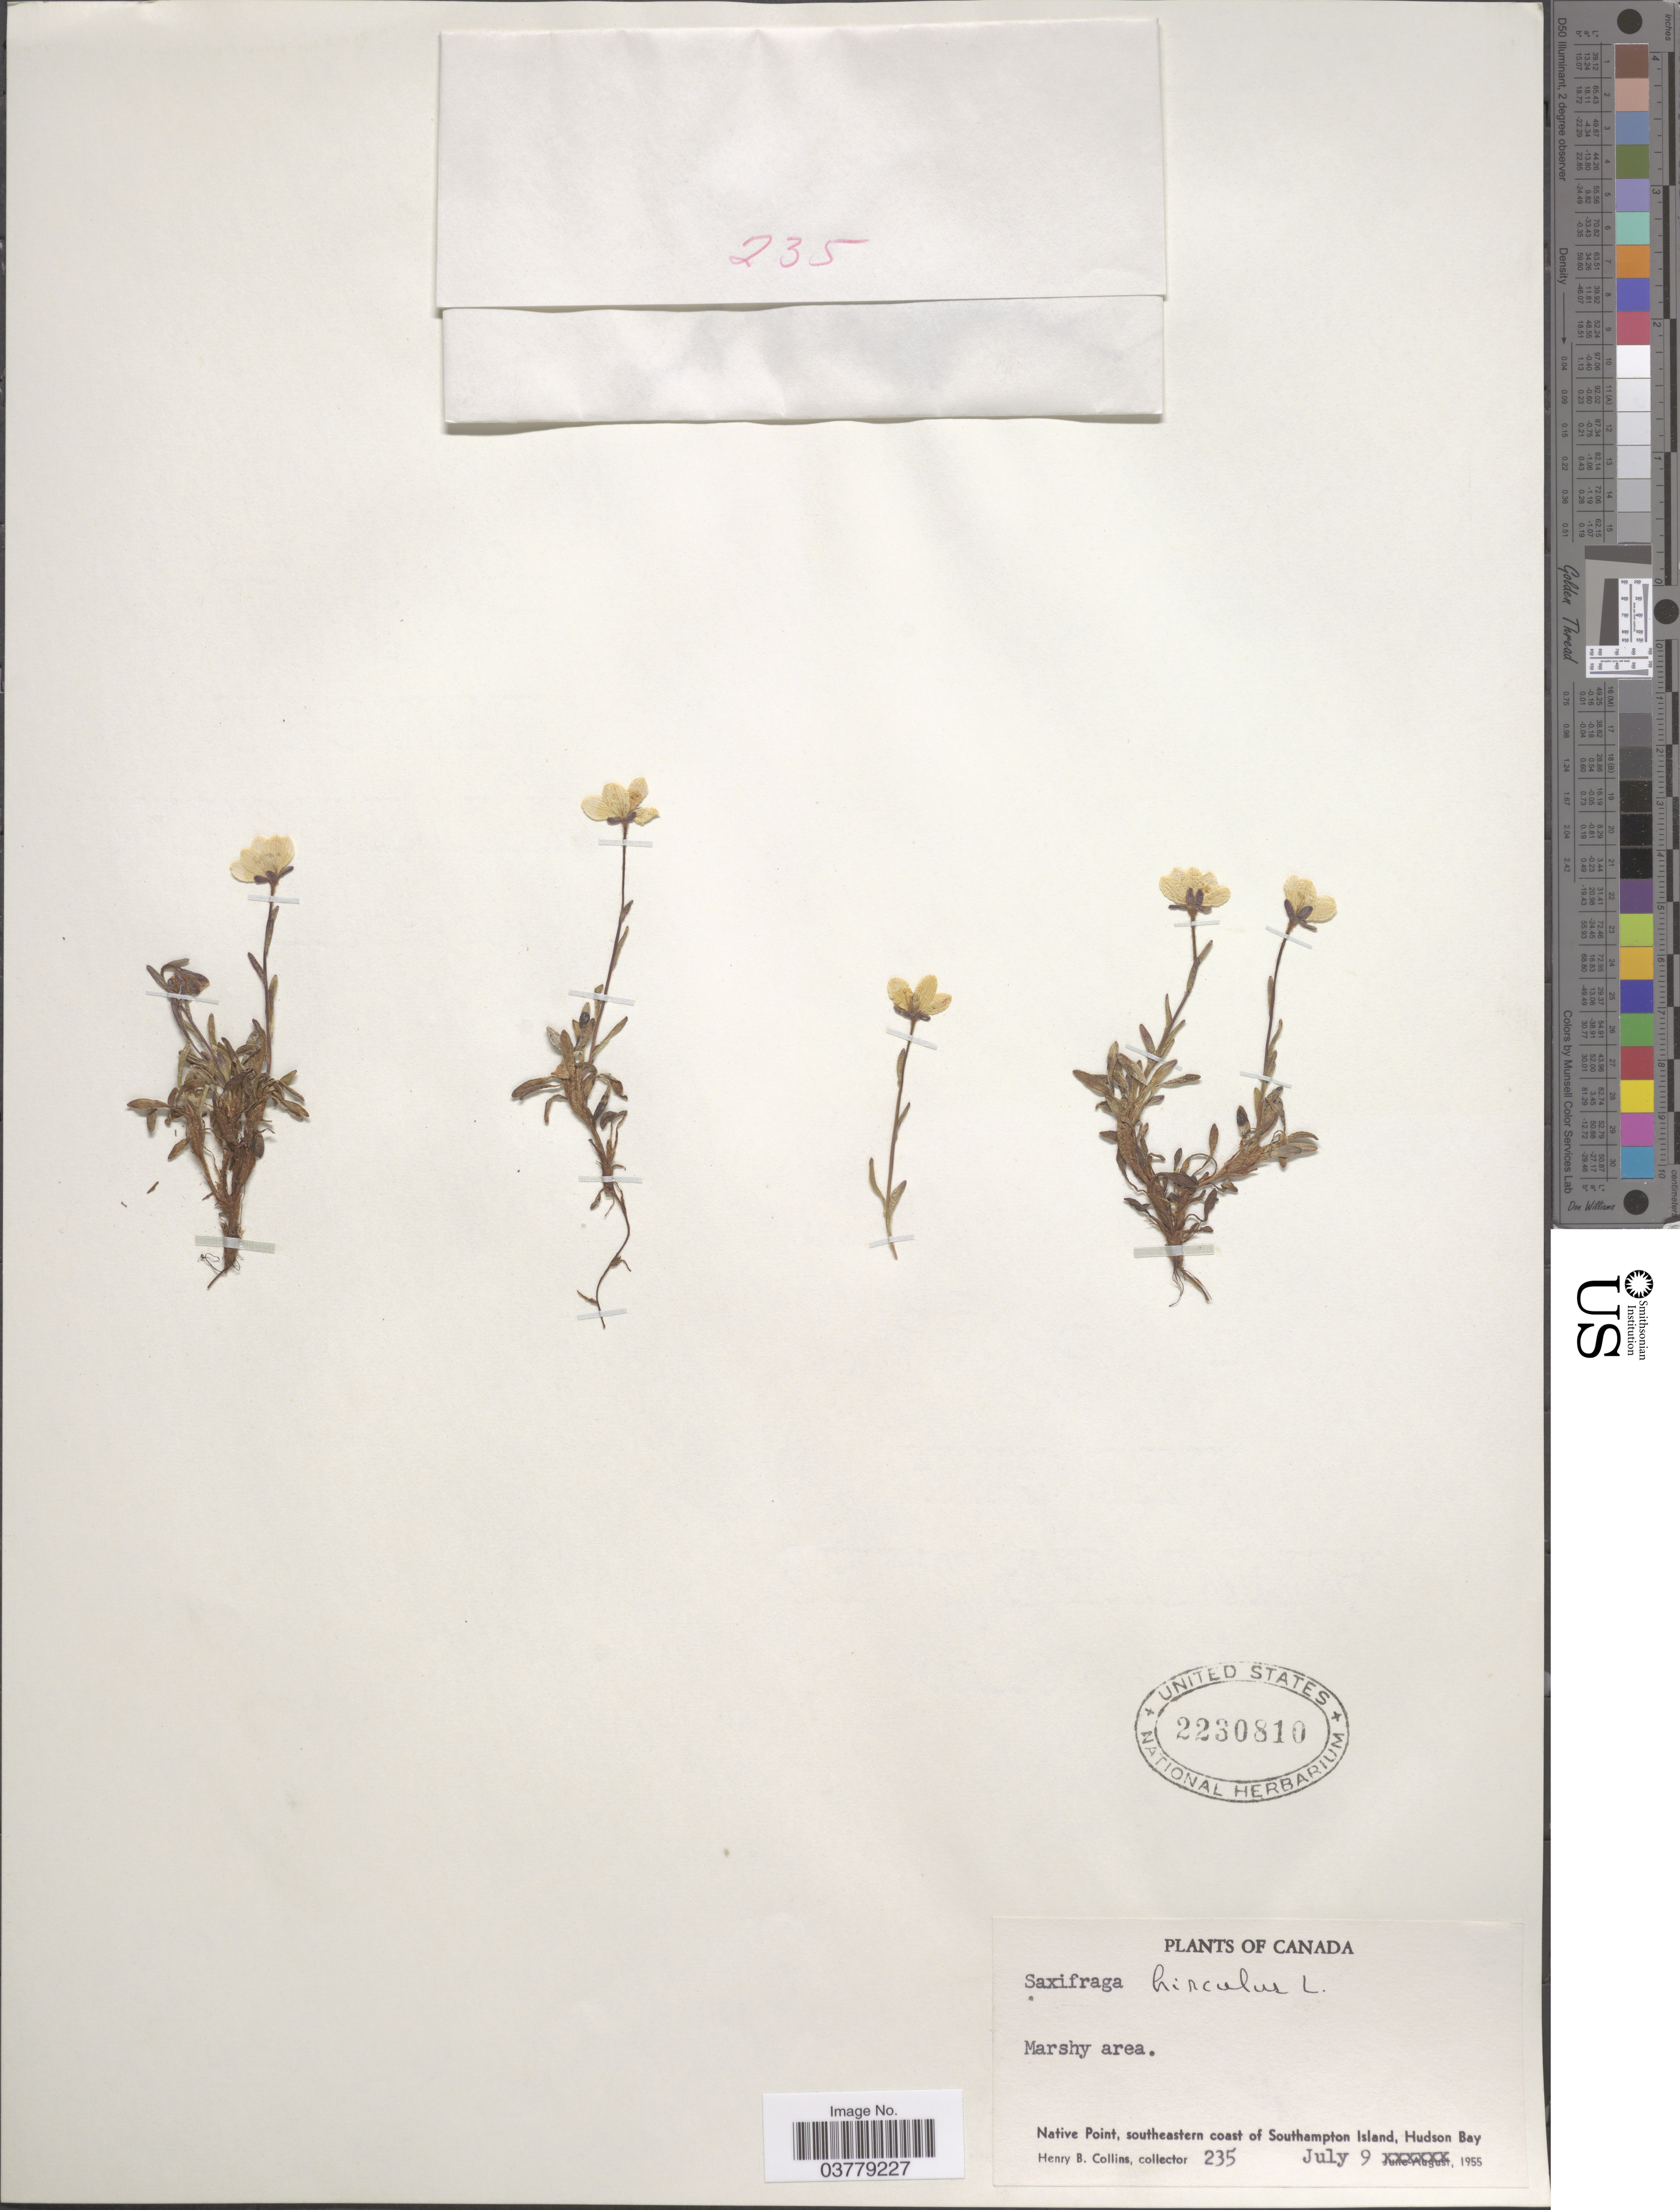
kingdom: Plantae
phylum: Tracheophyta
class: Magnoliopsida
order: Saxifragales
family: Saxifragaceae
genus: Saxifraga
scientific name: Saxifraga hirculus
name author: L.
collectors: H. Collins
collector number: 235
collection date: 1955-07-09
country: Canada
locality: Native Point, southeastern coast of Southampton Island, Hudson Bay.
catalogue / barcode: US 2230810